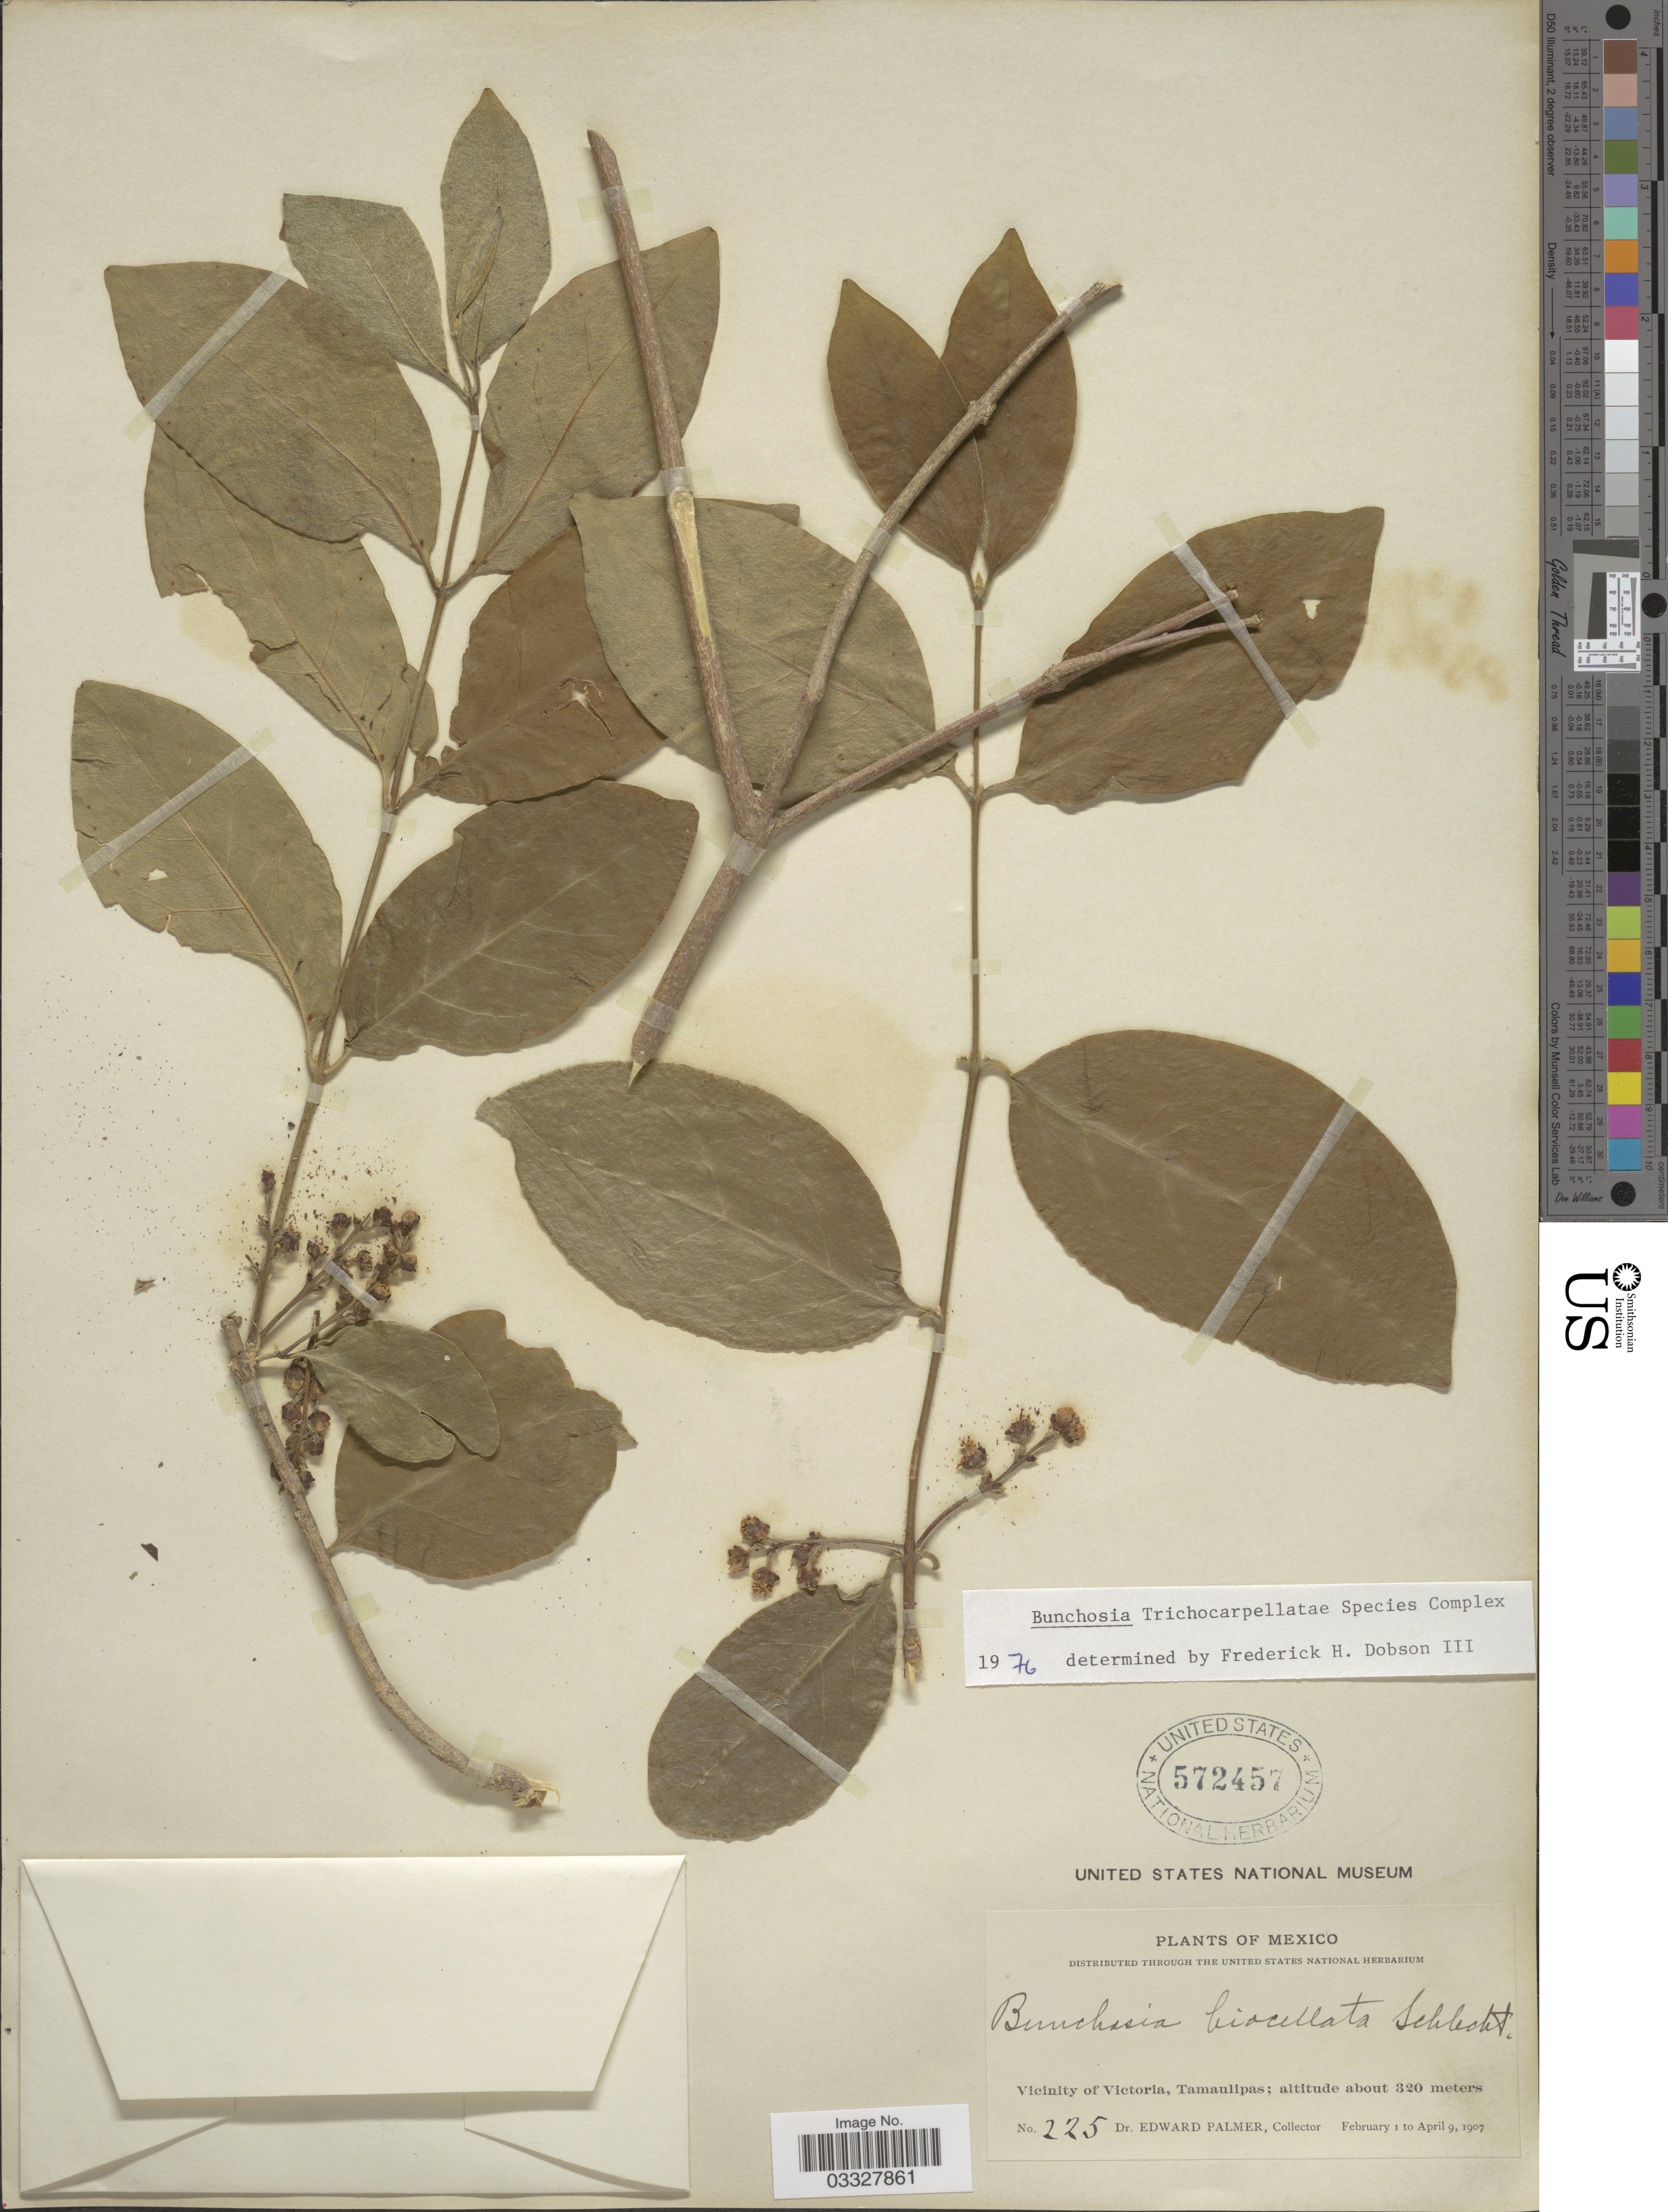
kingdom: Plantae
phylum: Tracheophyta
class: Magnoliopsida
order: Malpighiales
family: Malpighiaceae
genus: Bunchosia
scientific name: Bunchosia biocellata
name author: Schltdl.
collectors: E. Palmer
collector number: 225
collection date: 1907-02-01/1907-04-09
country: Mexico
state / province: Tamaulipas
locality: Vicinity of Victoria.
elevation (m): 320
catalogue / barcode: US 572457